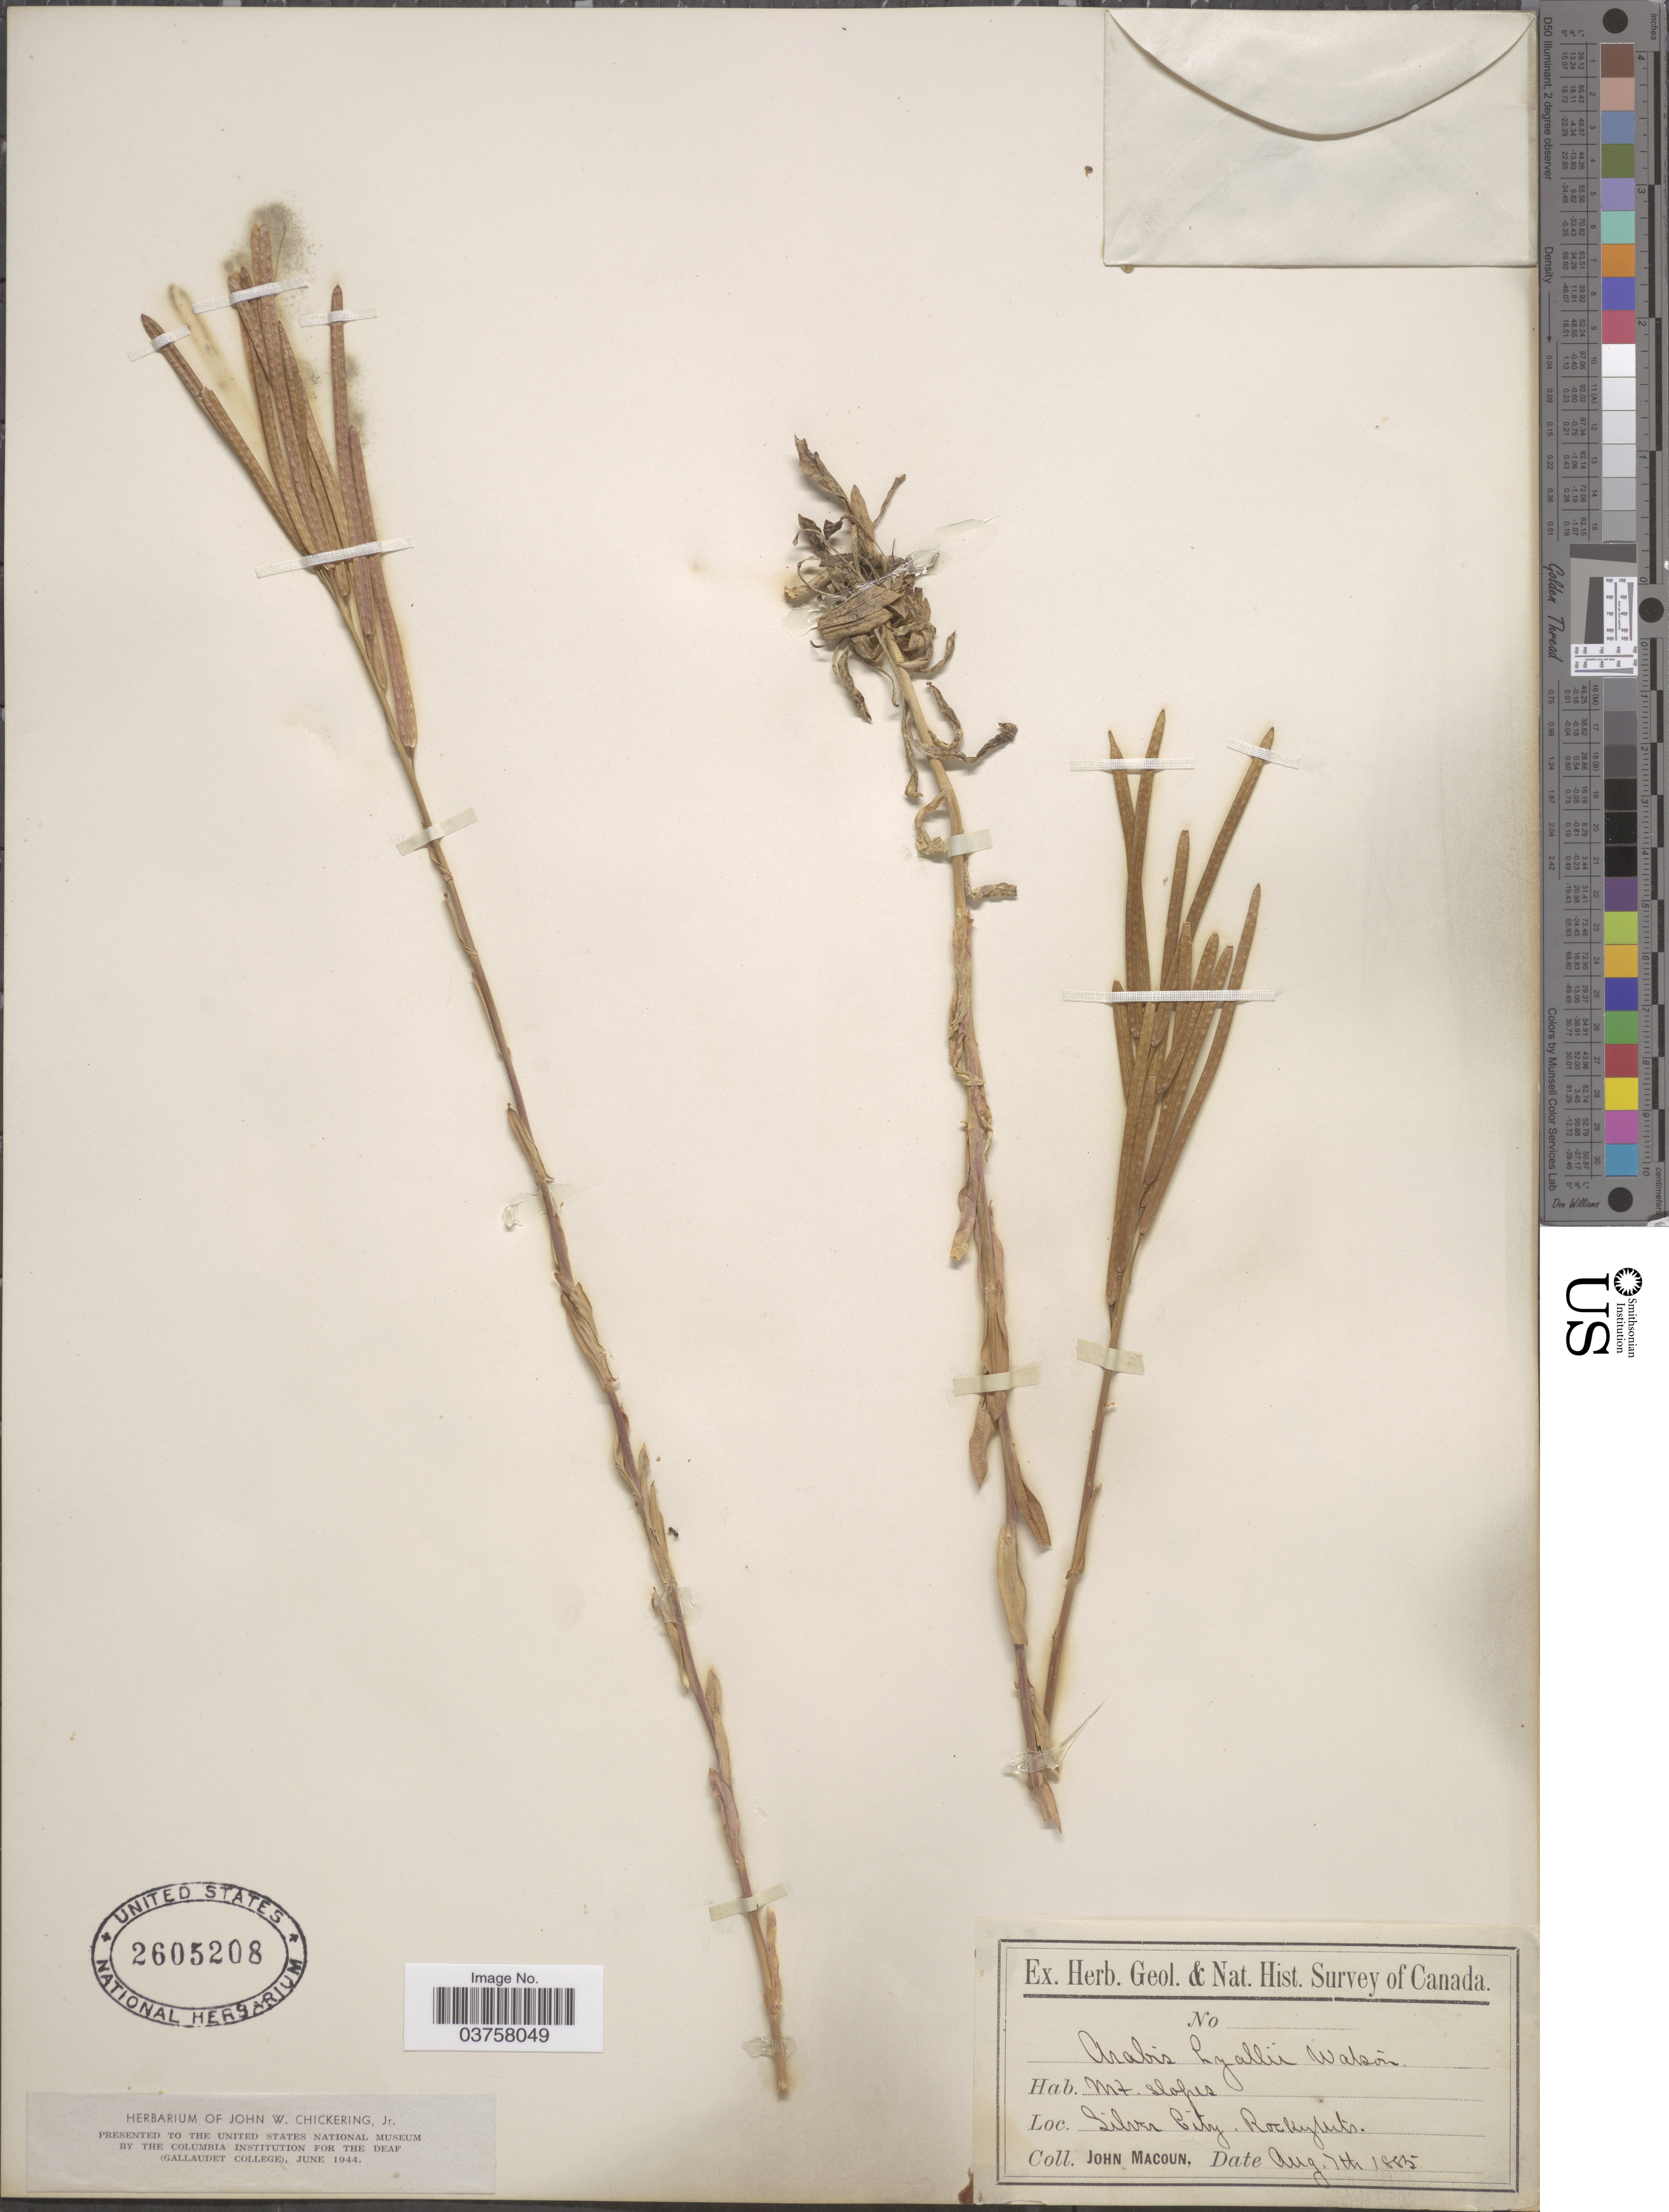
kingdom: Plantae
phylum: Tracheophyta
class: Magnoliopsida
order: Brassicales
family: Brassicaceae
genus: Arabis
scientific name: Arabis lyallii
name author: S. Watson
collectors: J. Macoun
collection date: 1885-08-07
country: Canada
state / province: Alberta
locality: Silver City. Rocky Mts.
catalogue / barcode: US 2605208